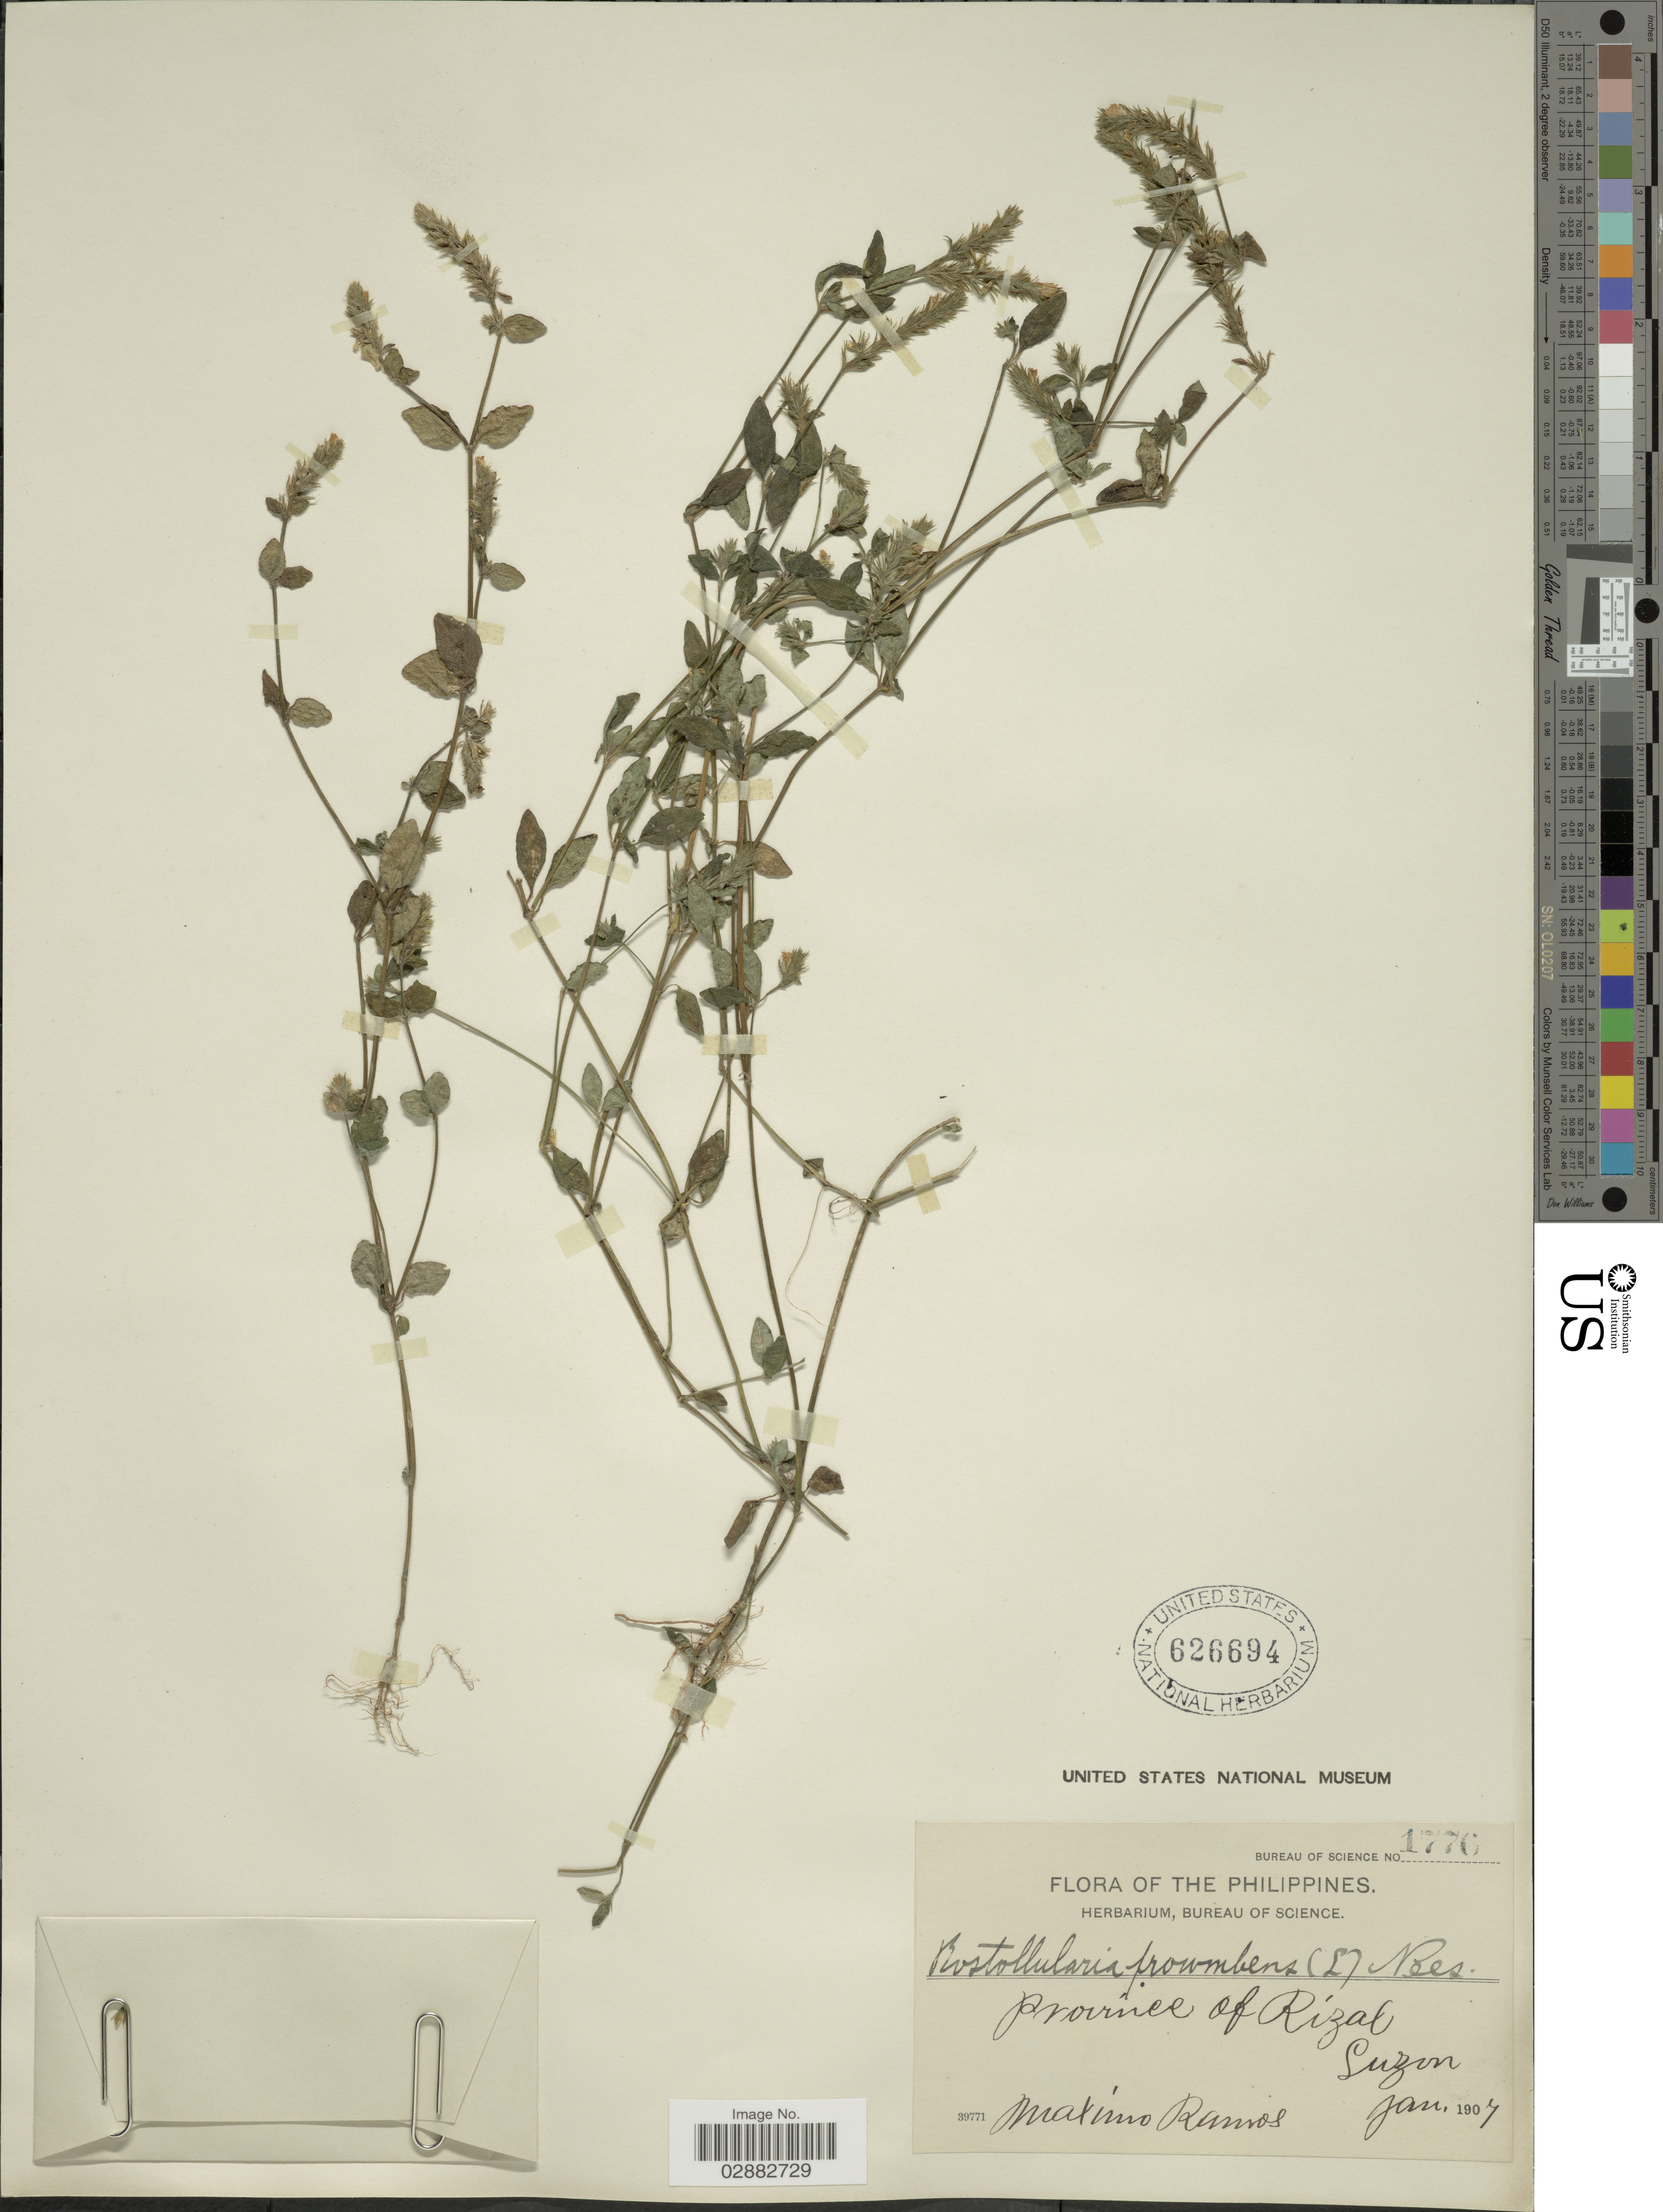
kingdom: Plantae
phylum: Tracheophyta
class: Magnoliopsida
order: Lamiales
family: Acanthaceae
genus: Justicia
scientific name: Justicia procumbens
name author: L.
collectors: M. Ramos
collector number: Bureau of Science 1770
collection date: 1907-01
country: Philippines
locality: Province of Rizal, Luzon.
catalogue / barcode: US 626694